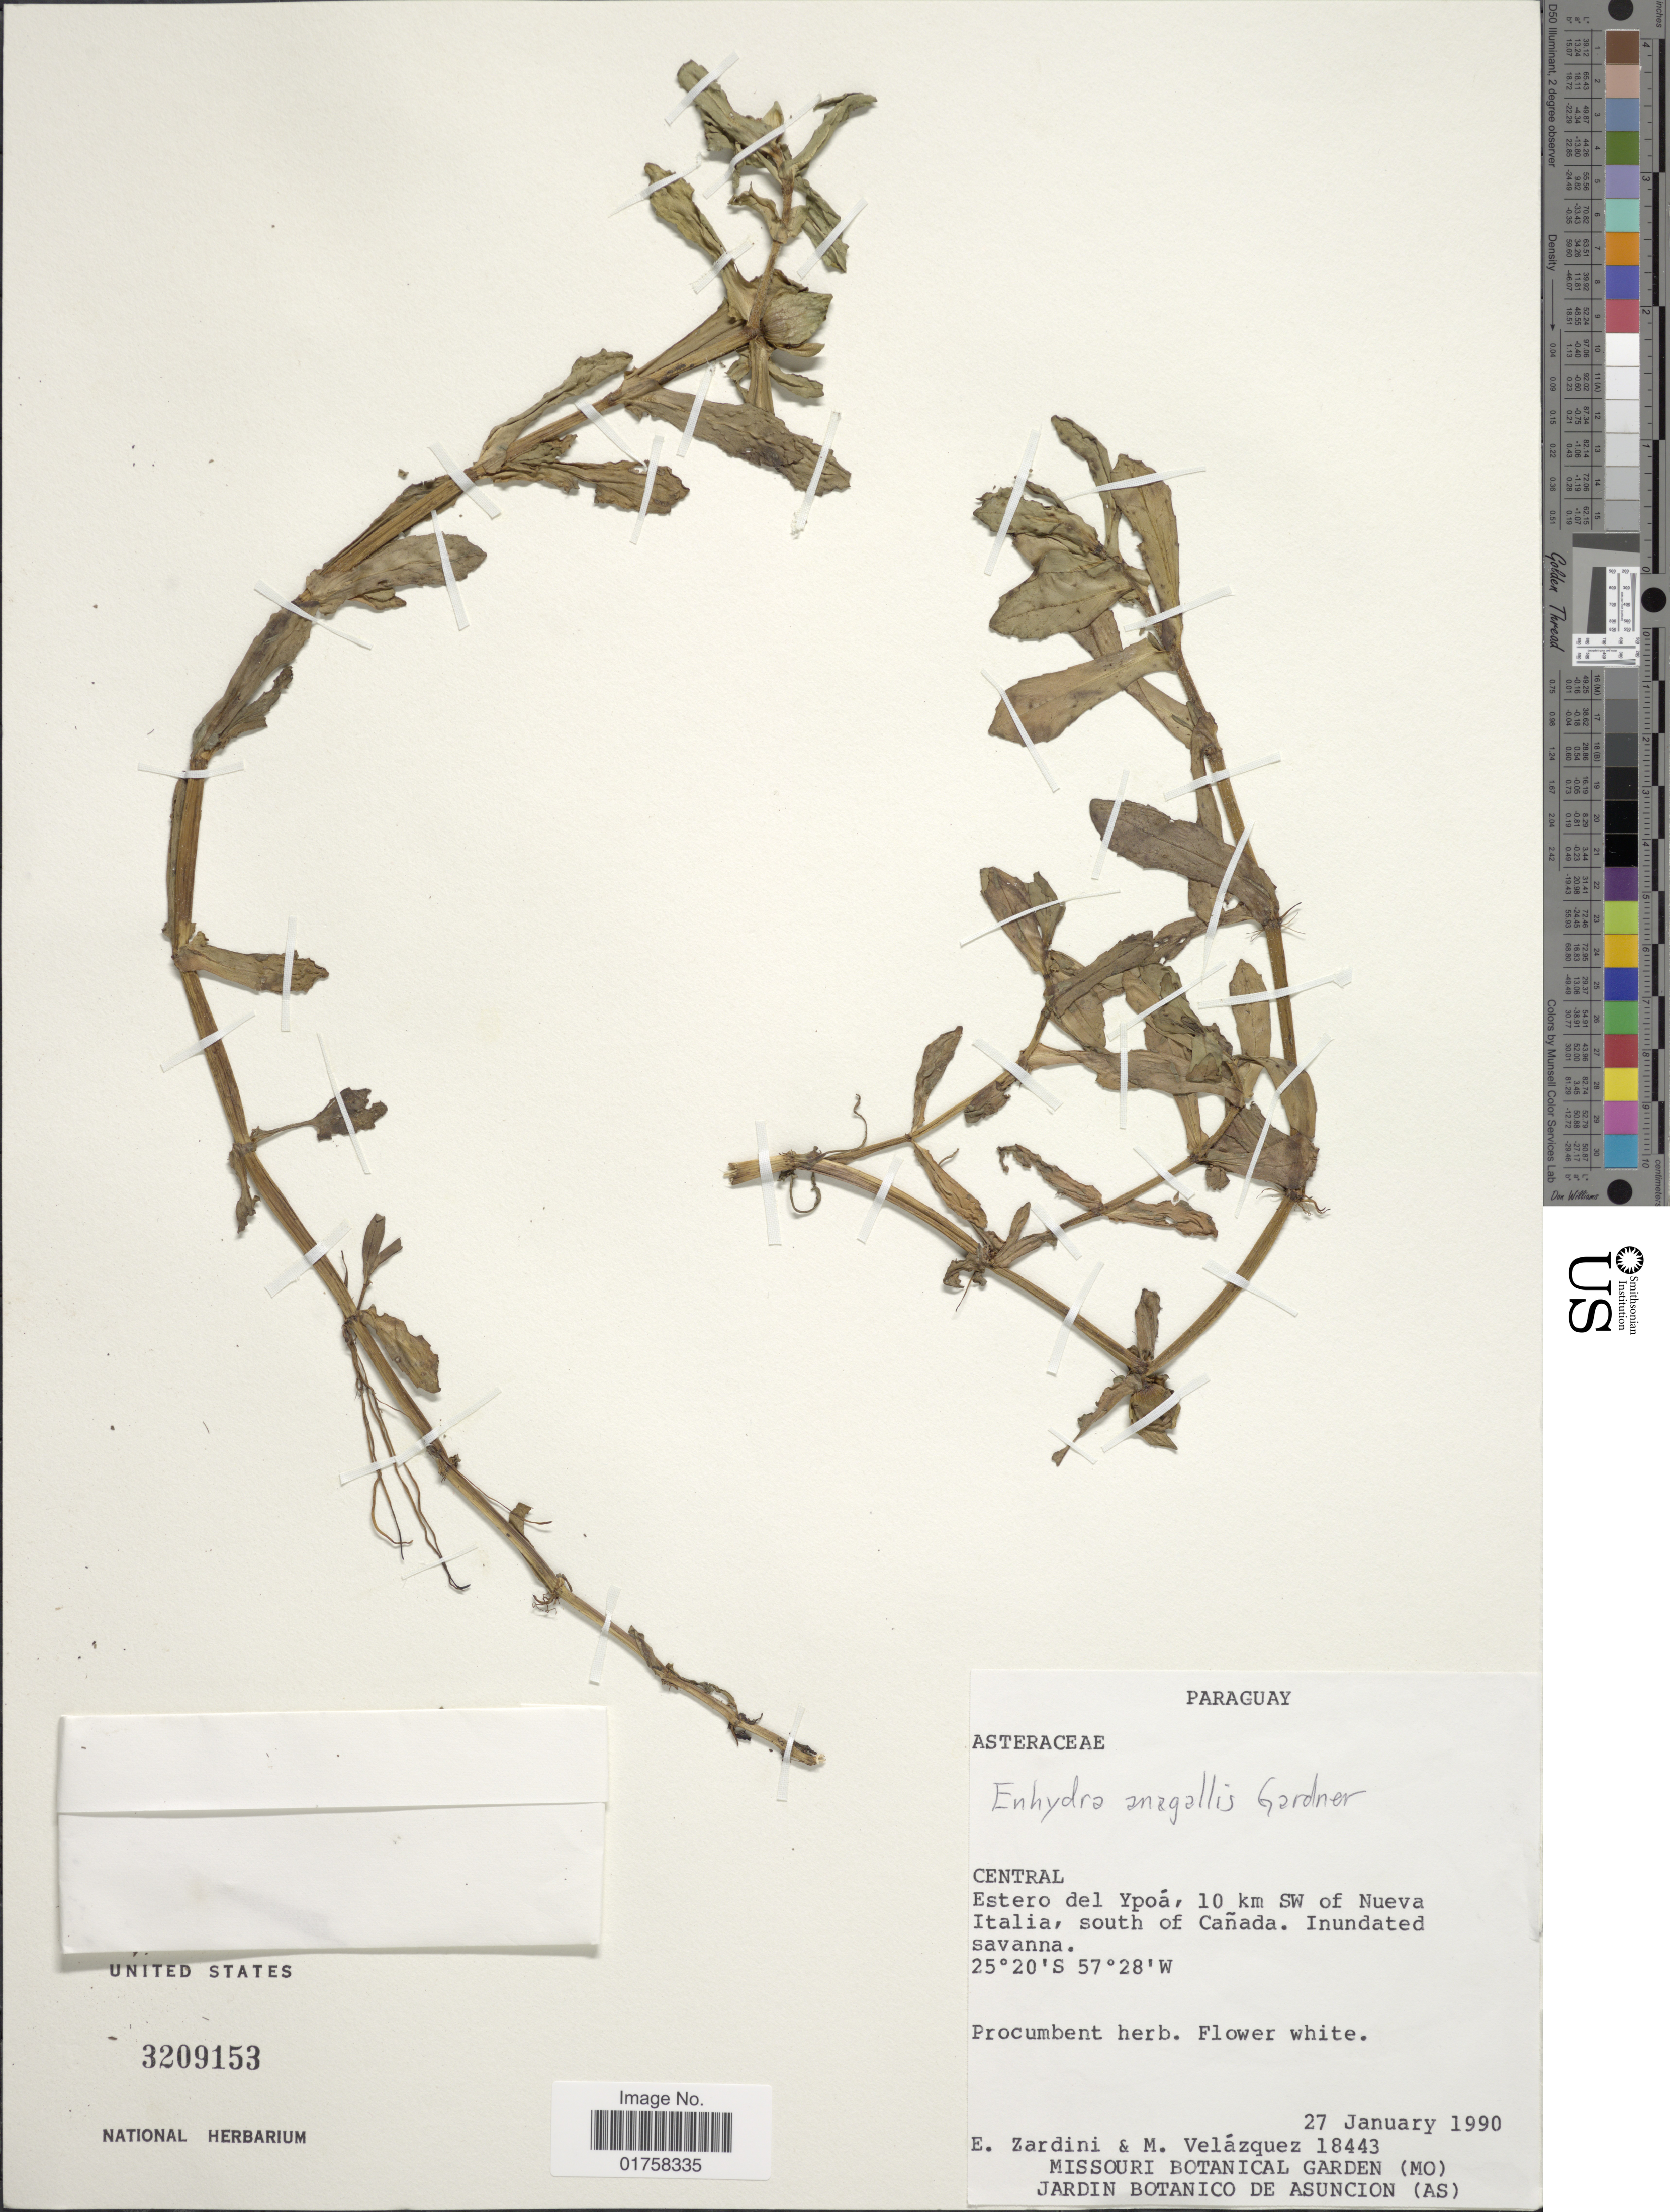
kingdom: Plantae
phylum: Tracheophyta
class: Magnoliopsida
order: Asterales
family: Asteraceae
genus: Enhydra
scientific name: Enhydra fluctuans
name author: Lour.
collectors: E. M. Zardini & M. Velazquez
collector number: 18443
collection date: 1990-01-27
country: Paraguay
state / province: Central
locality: Estero del Ypoá, 10 km SW of Nueva Italia, south of Cañada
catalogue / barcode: US 3209153